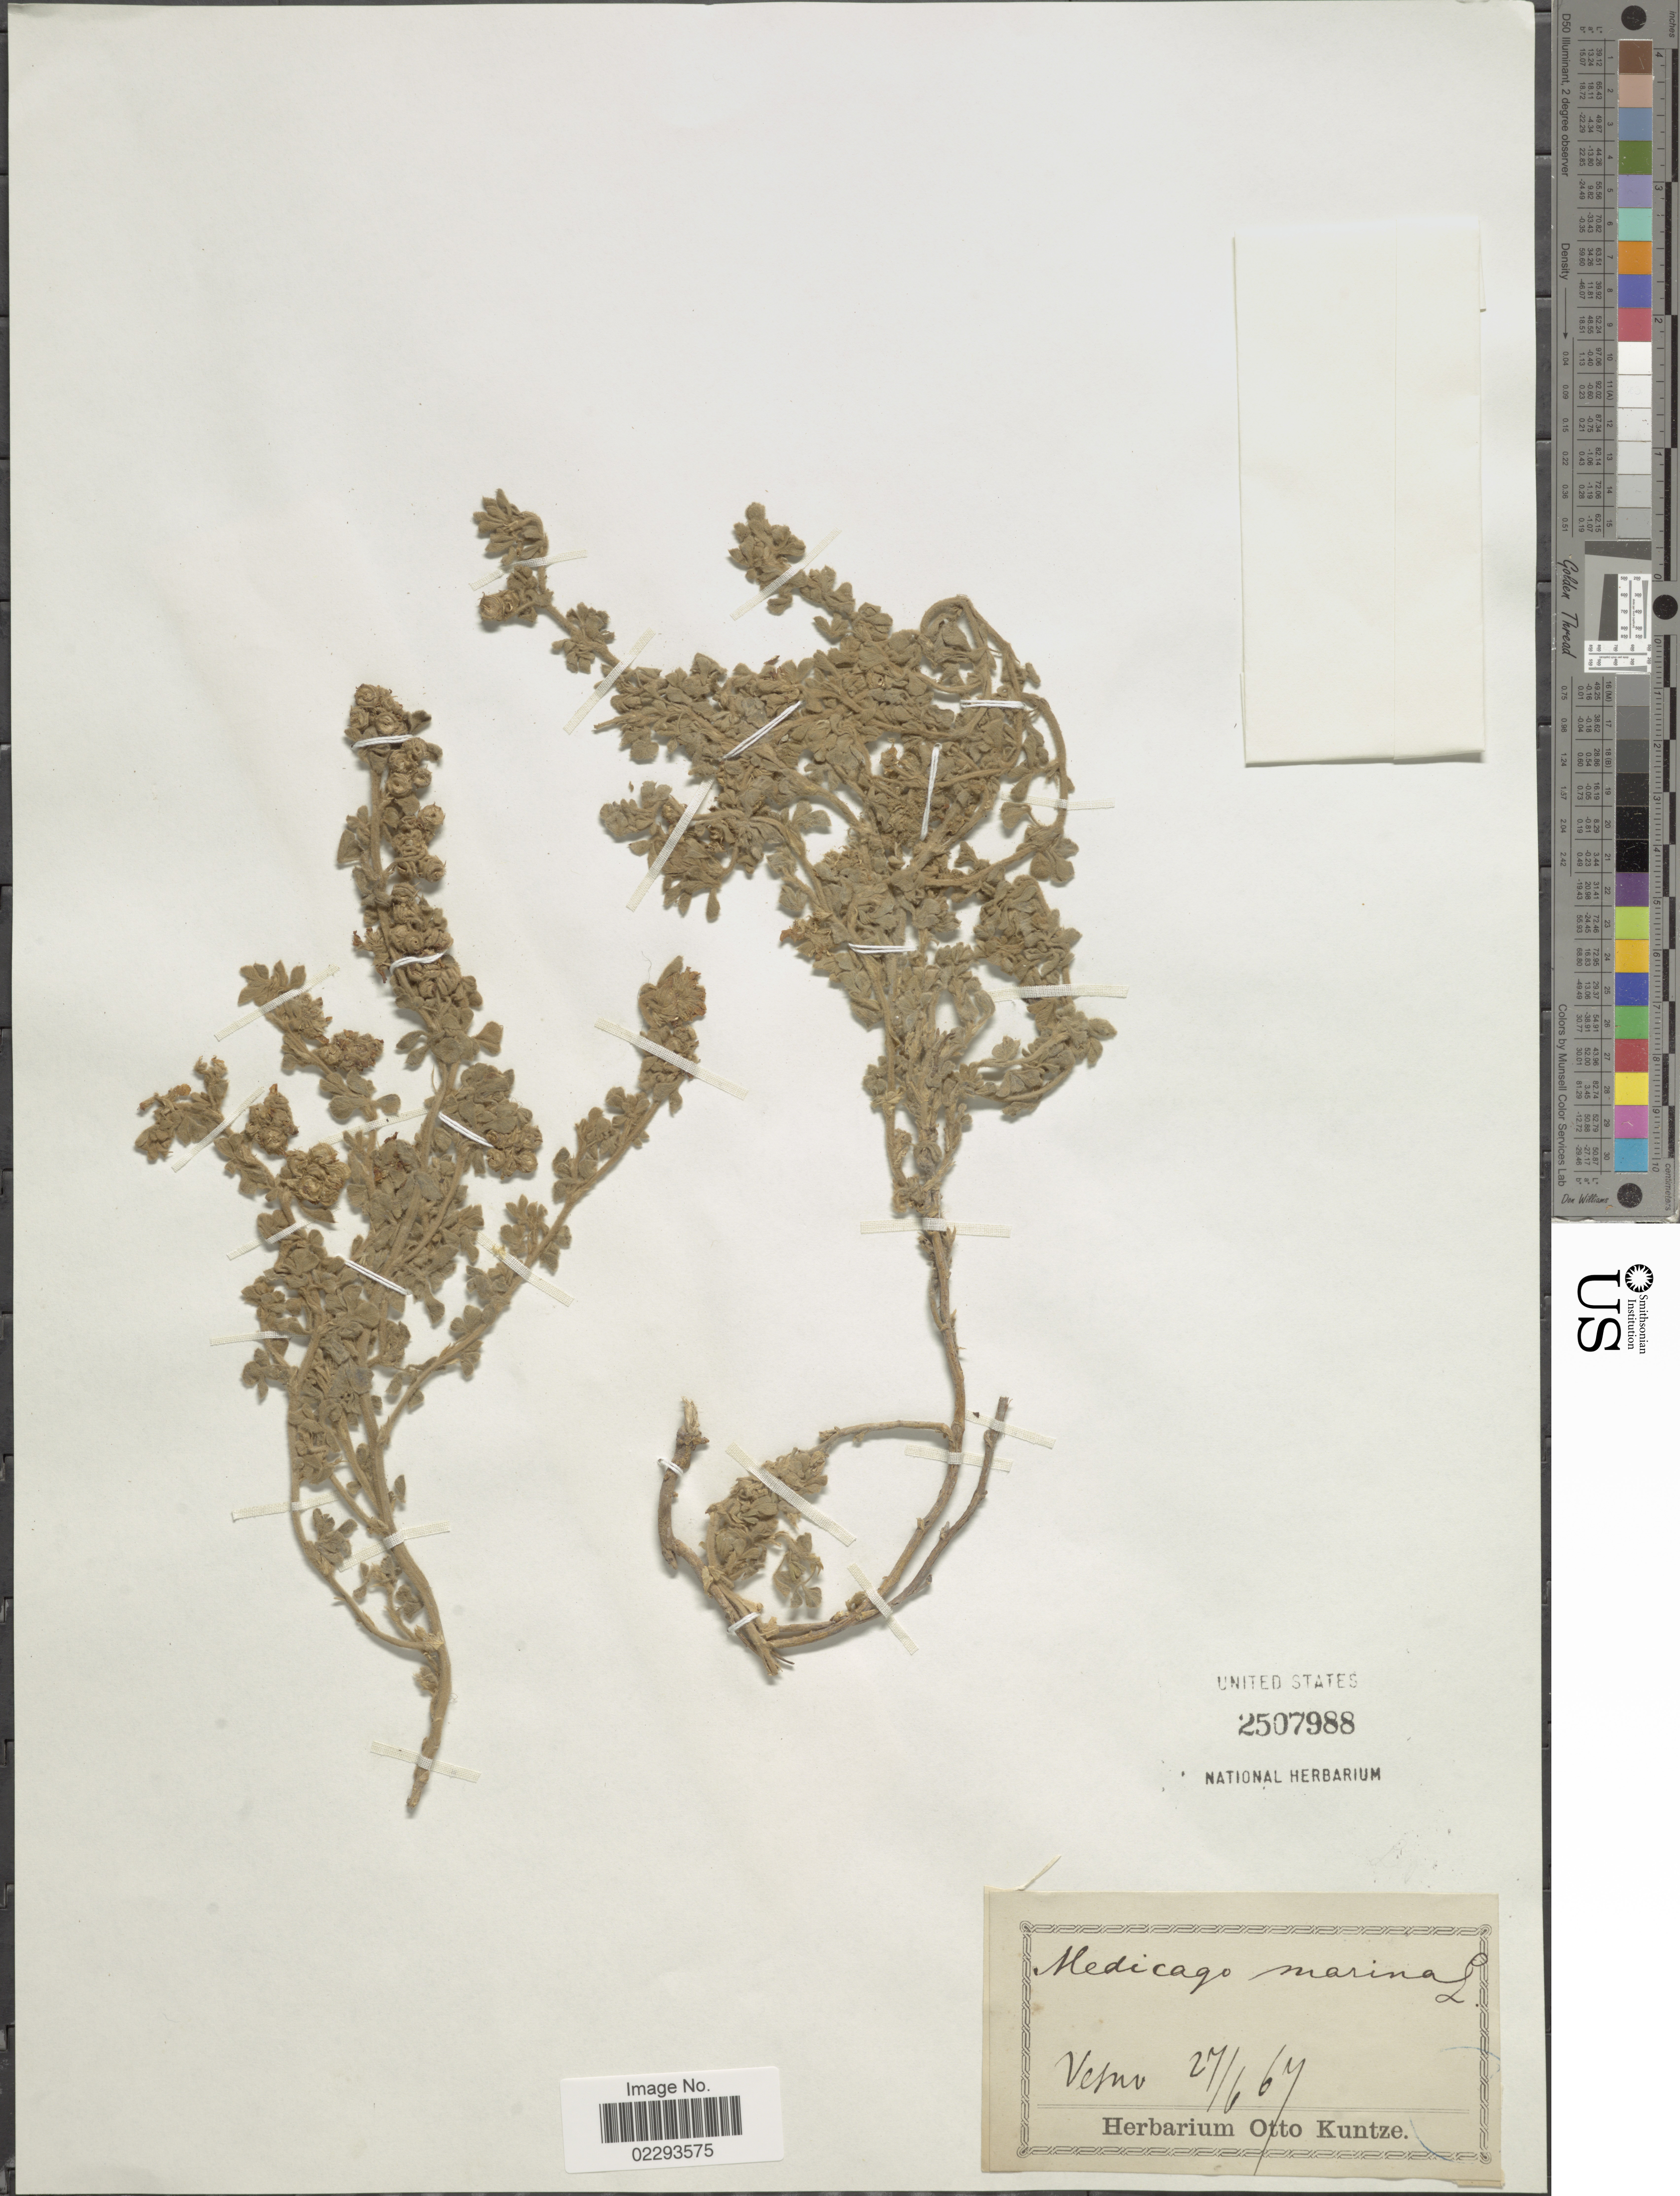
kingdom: Plantae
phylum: Tracheophyta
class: Magnoliopsida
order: Fabales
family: Fabaceae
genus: Medicago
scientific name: Medicago marina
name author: L.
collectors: ex herb. Otto Kuntze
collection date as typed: Transcribed d/m/y: 27/6/67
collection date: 1867-06-27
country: Italy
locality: Vesuv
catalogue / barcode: US 2507988